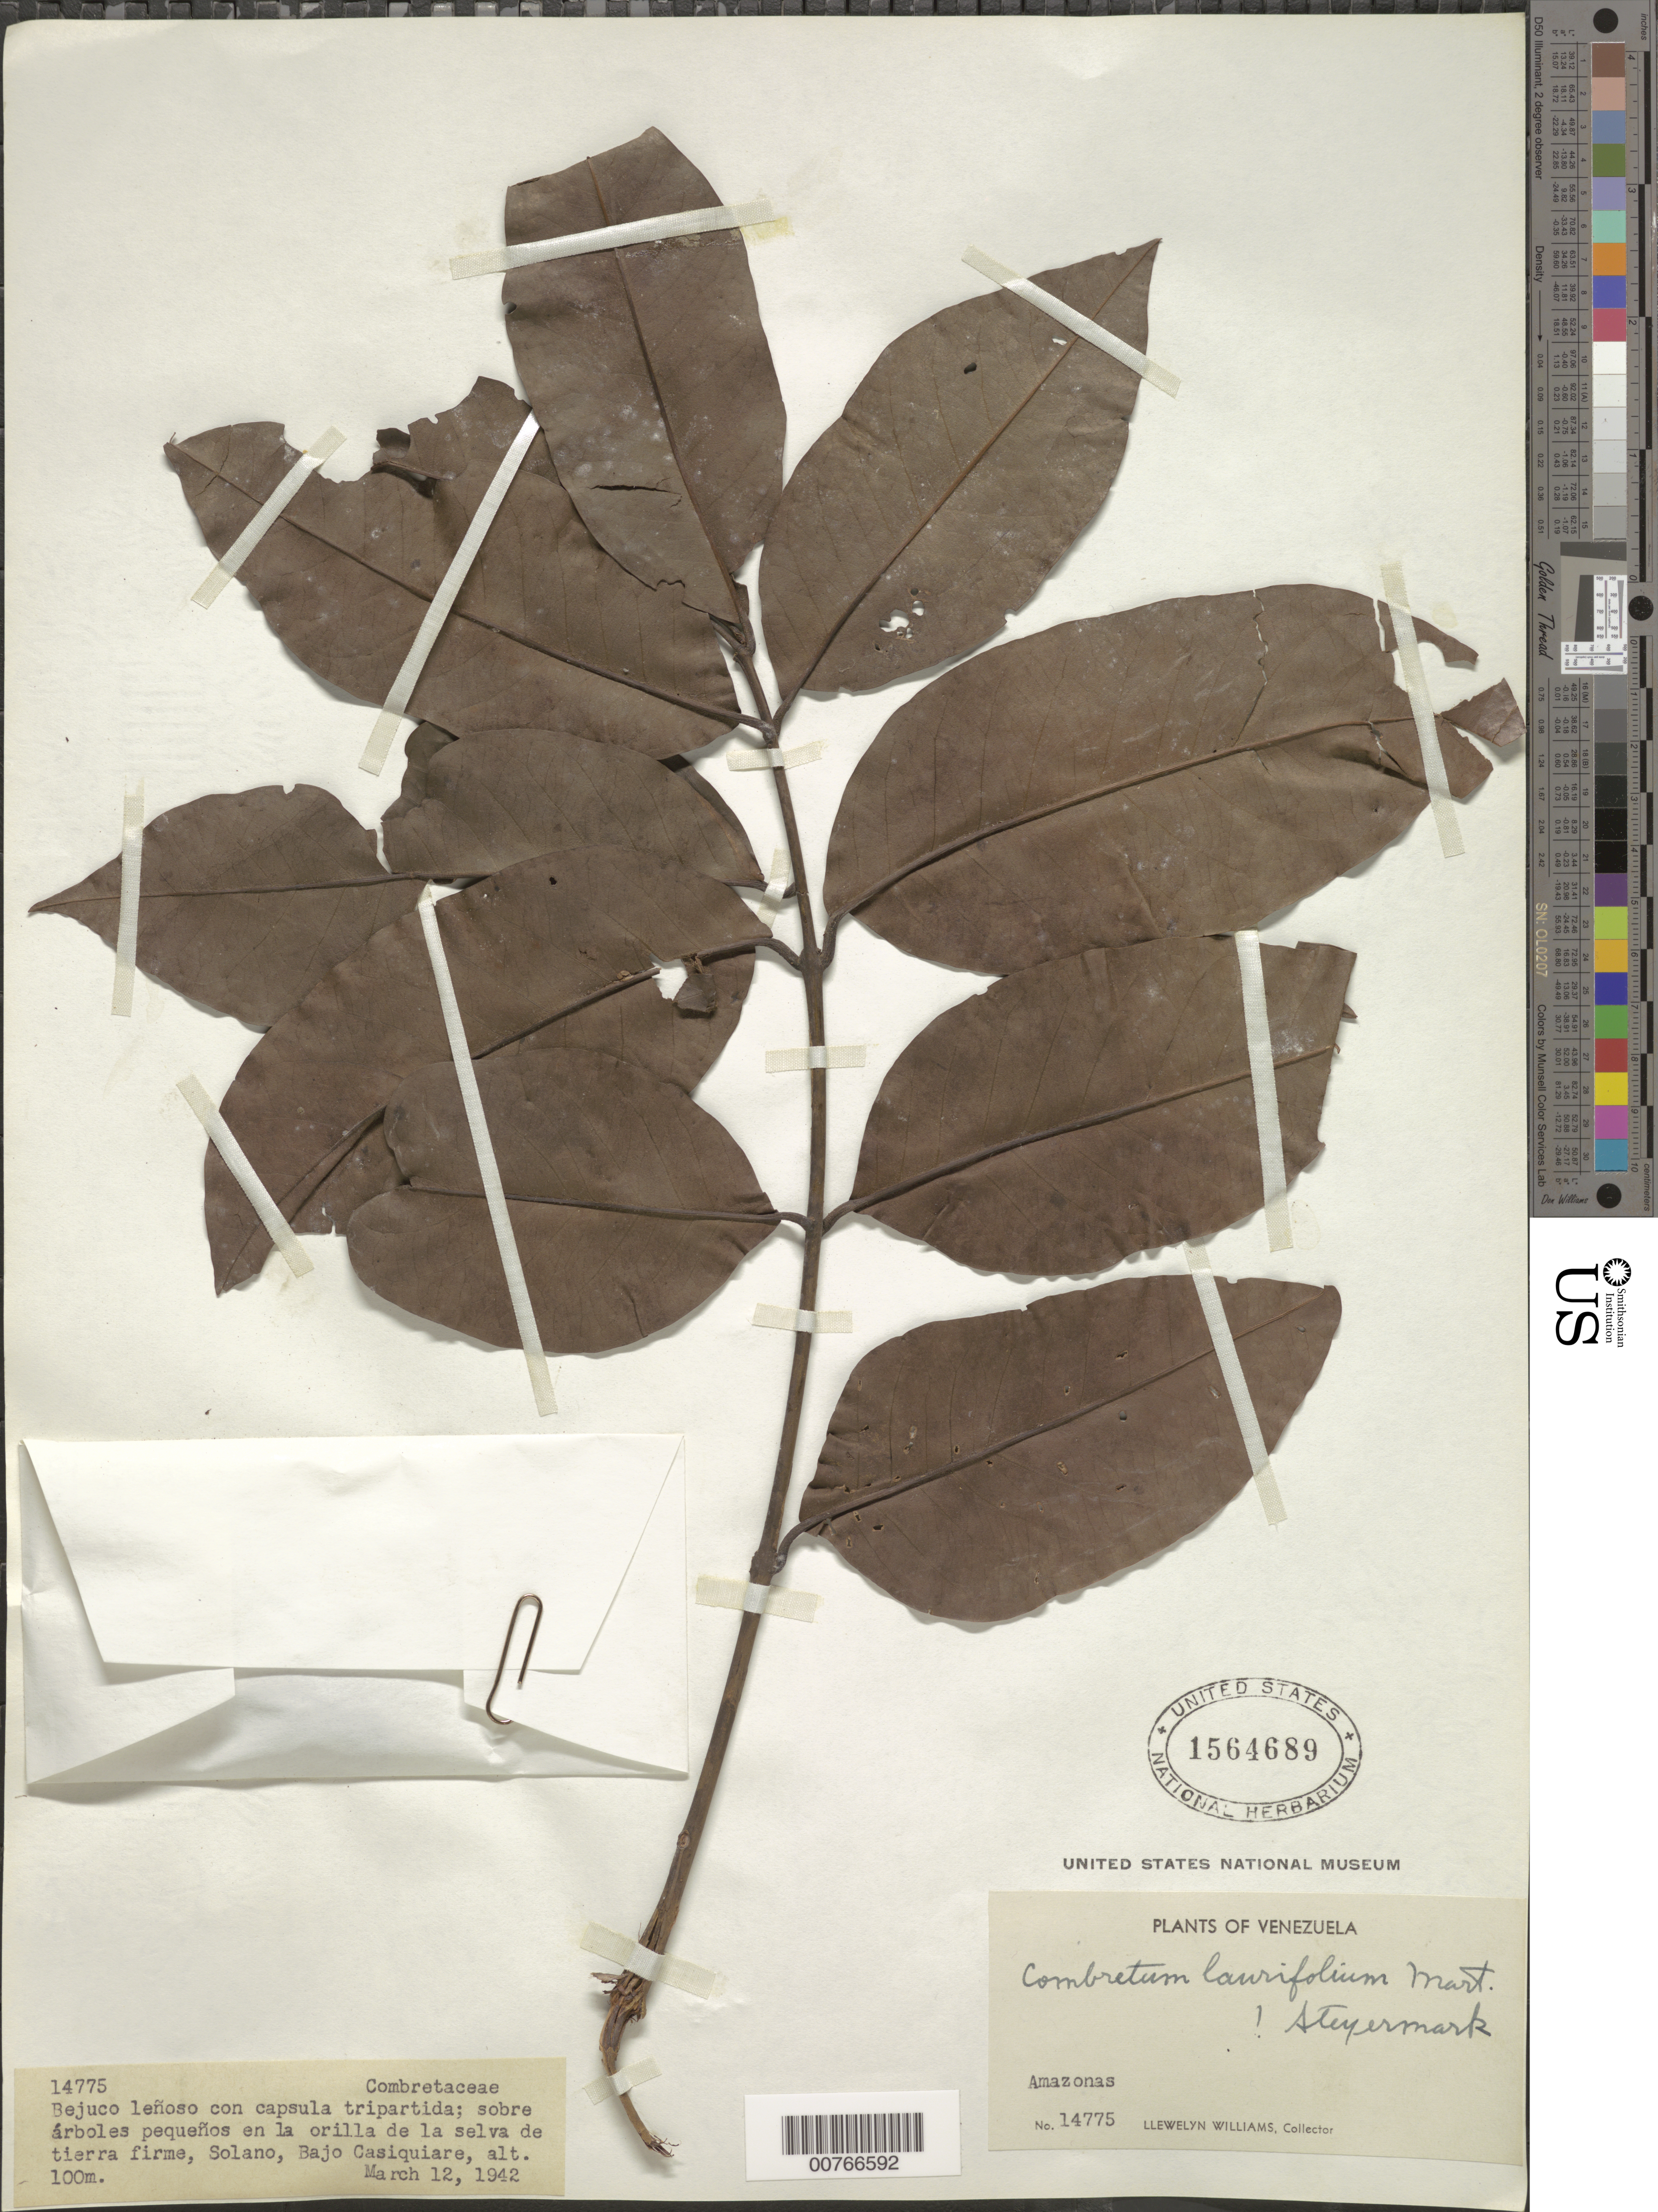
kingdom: Plantae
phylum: Tracheophyta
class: Magnoliopsida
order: Myrtales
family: Combretaceae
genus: Combretum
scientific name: Combretum pyramidatum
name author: Desv.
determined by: Steyermark, Julian A., (VEN)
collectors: Ll. Williams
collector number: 14775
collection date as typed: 12-Mar-42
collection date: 1942-03-12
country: Venezuela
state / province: Amazonas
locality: Solano, Bajo Río Casiquiare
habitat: Orilla de la selva de tierra firme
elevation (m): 100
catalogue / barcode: US 1564689